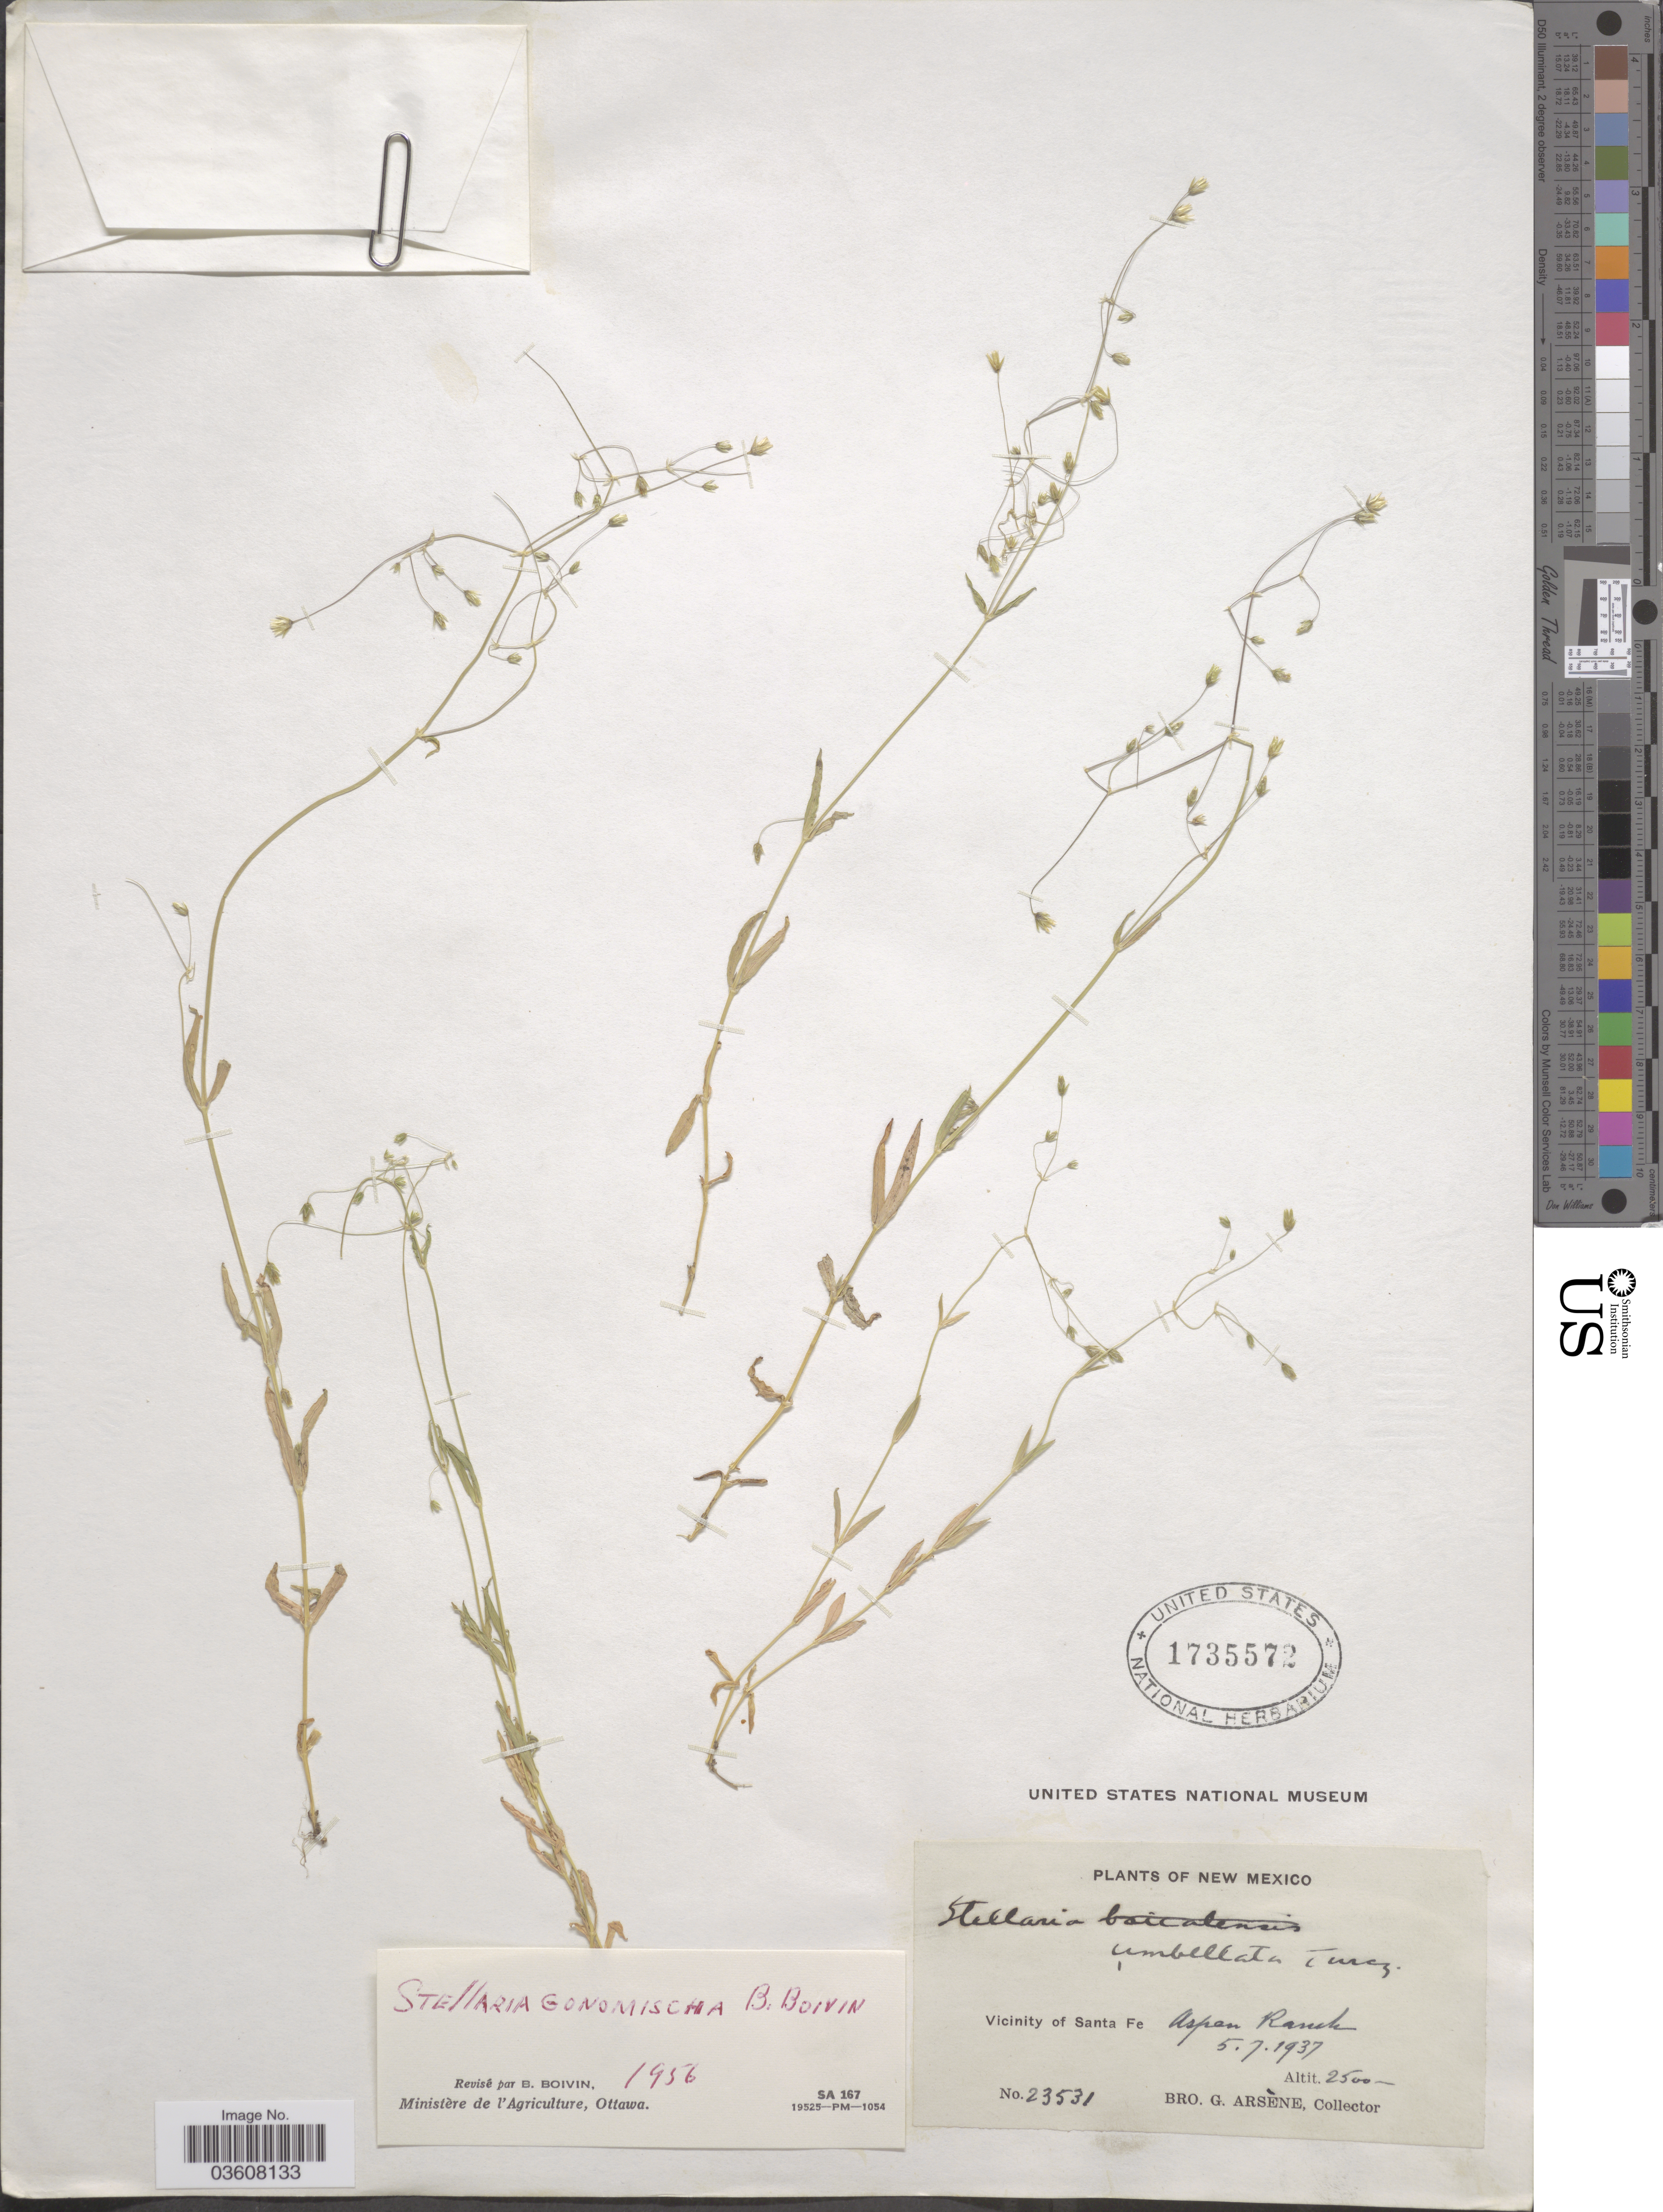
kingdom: Plantae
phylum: Tracheophyta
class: Magnoliopsida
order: Caryophyllales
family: Caryophyllaceae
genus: Stellaria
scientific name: Stellaria umbellata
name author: Turcz.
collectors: Bro. G. Arsène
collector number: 23531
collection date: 1937-07-05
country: United States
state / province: New Mexico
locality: Vicinity of Santa Fe. Aspen Ranch.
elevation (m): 2500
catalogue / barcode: US 1735572